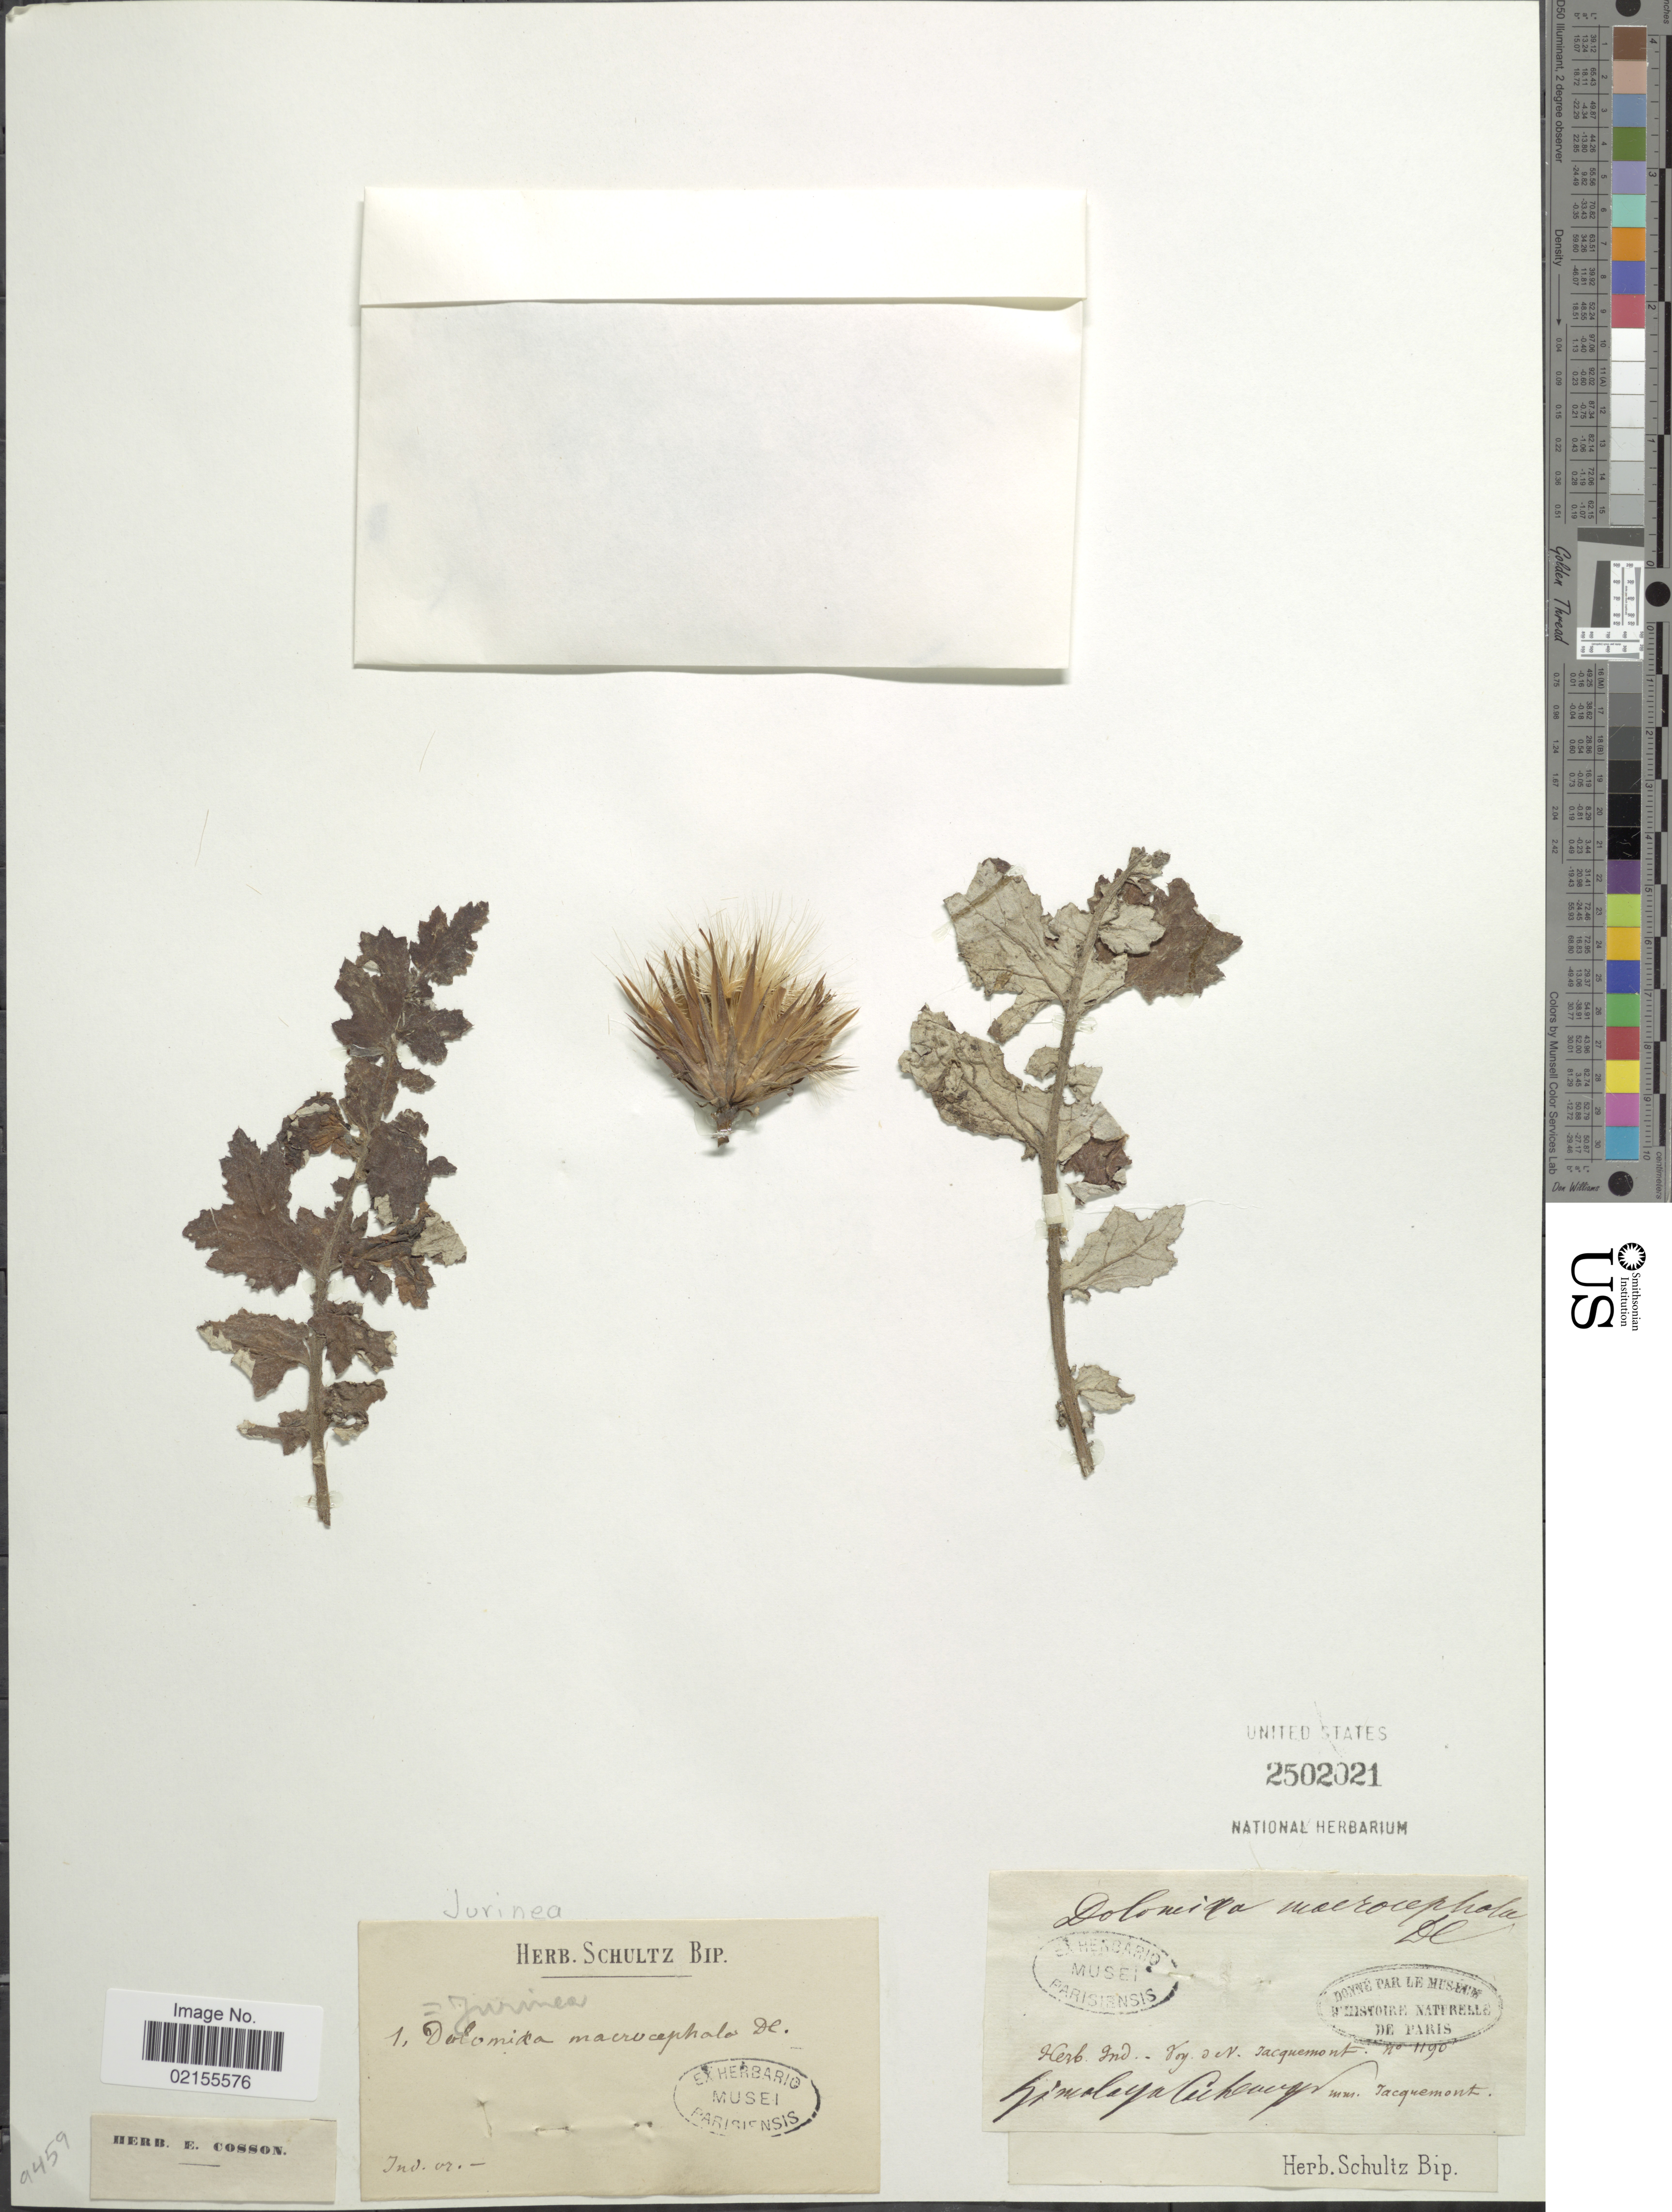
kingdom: Plantae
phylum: Tracheophyta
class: Magnoliopsida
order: Asterales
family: Asteraceae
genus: Dolomiaea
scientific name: Dolomiaea macrocephala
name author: DC.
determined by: Chen, Yousheng S.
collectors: ex herb. Schultz Bip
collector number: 1190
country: India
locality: Ind. or.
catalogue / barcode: US 2502021